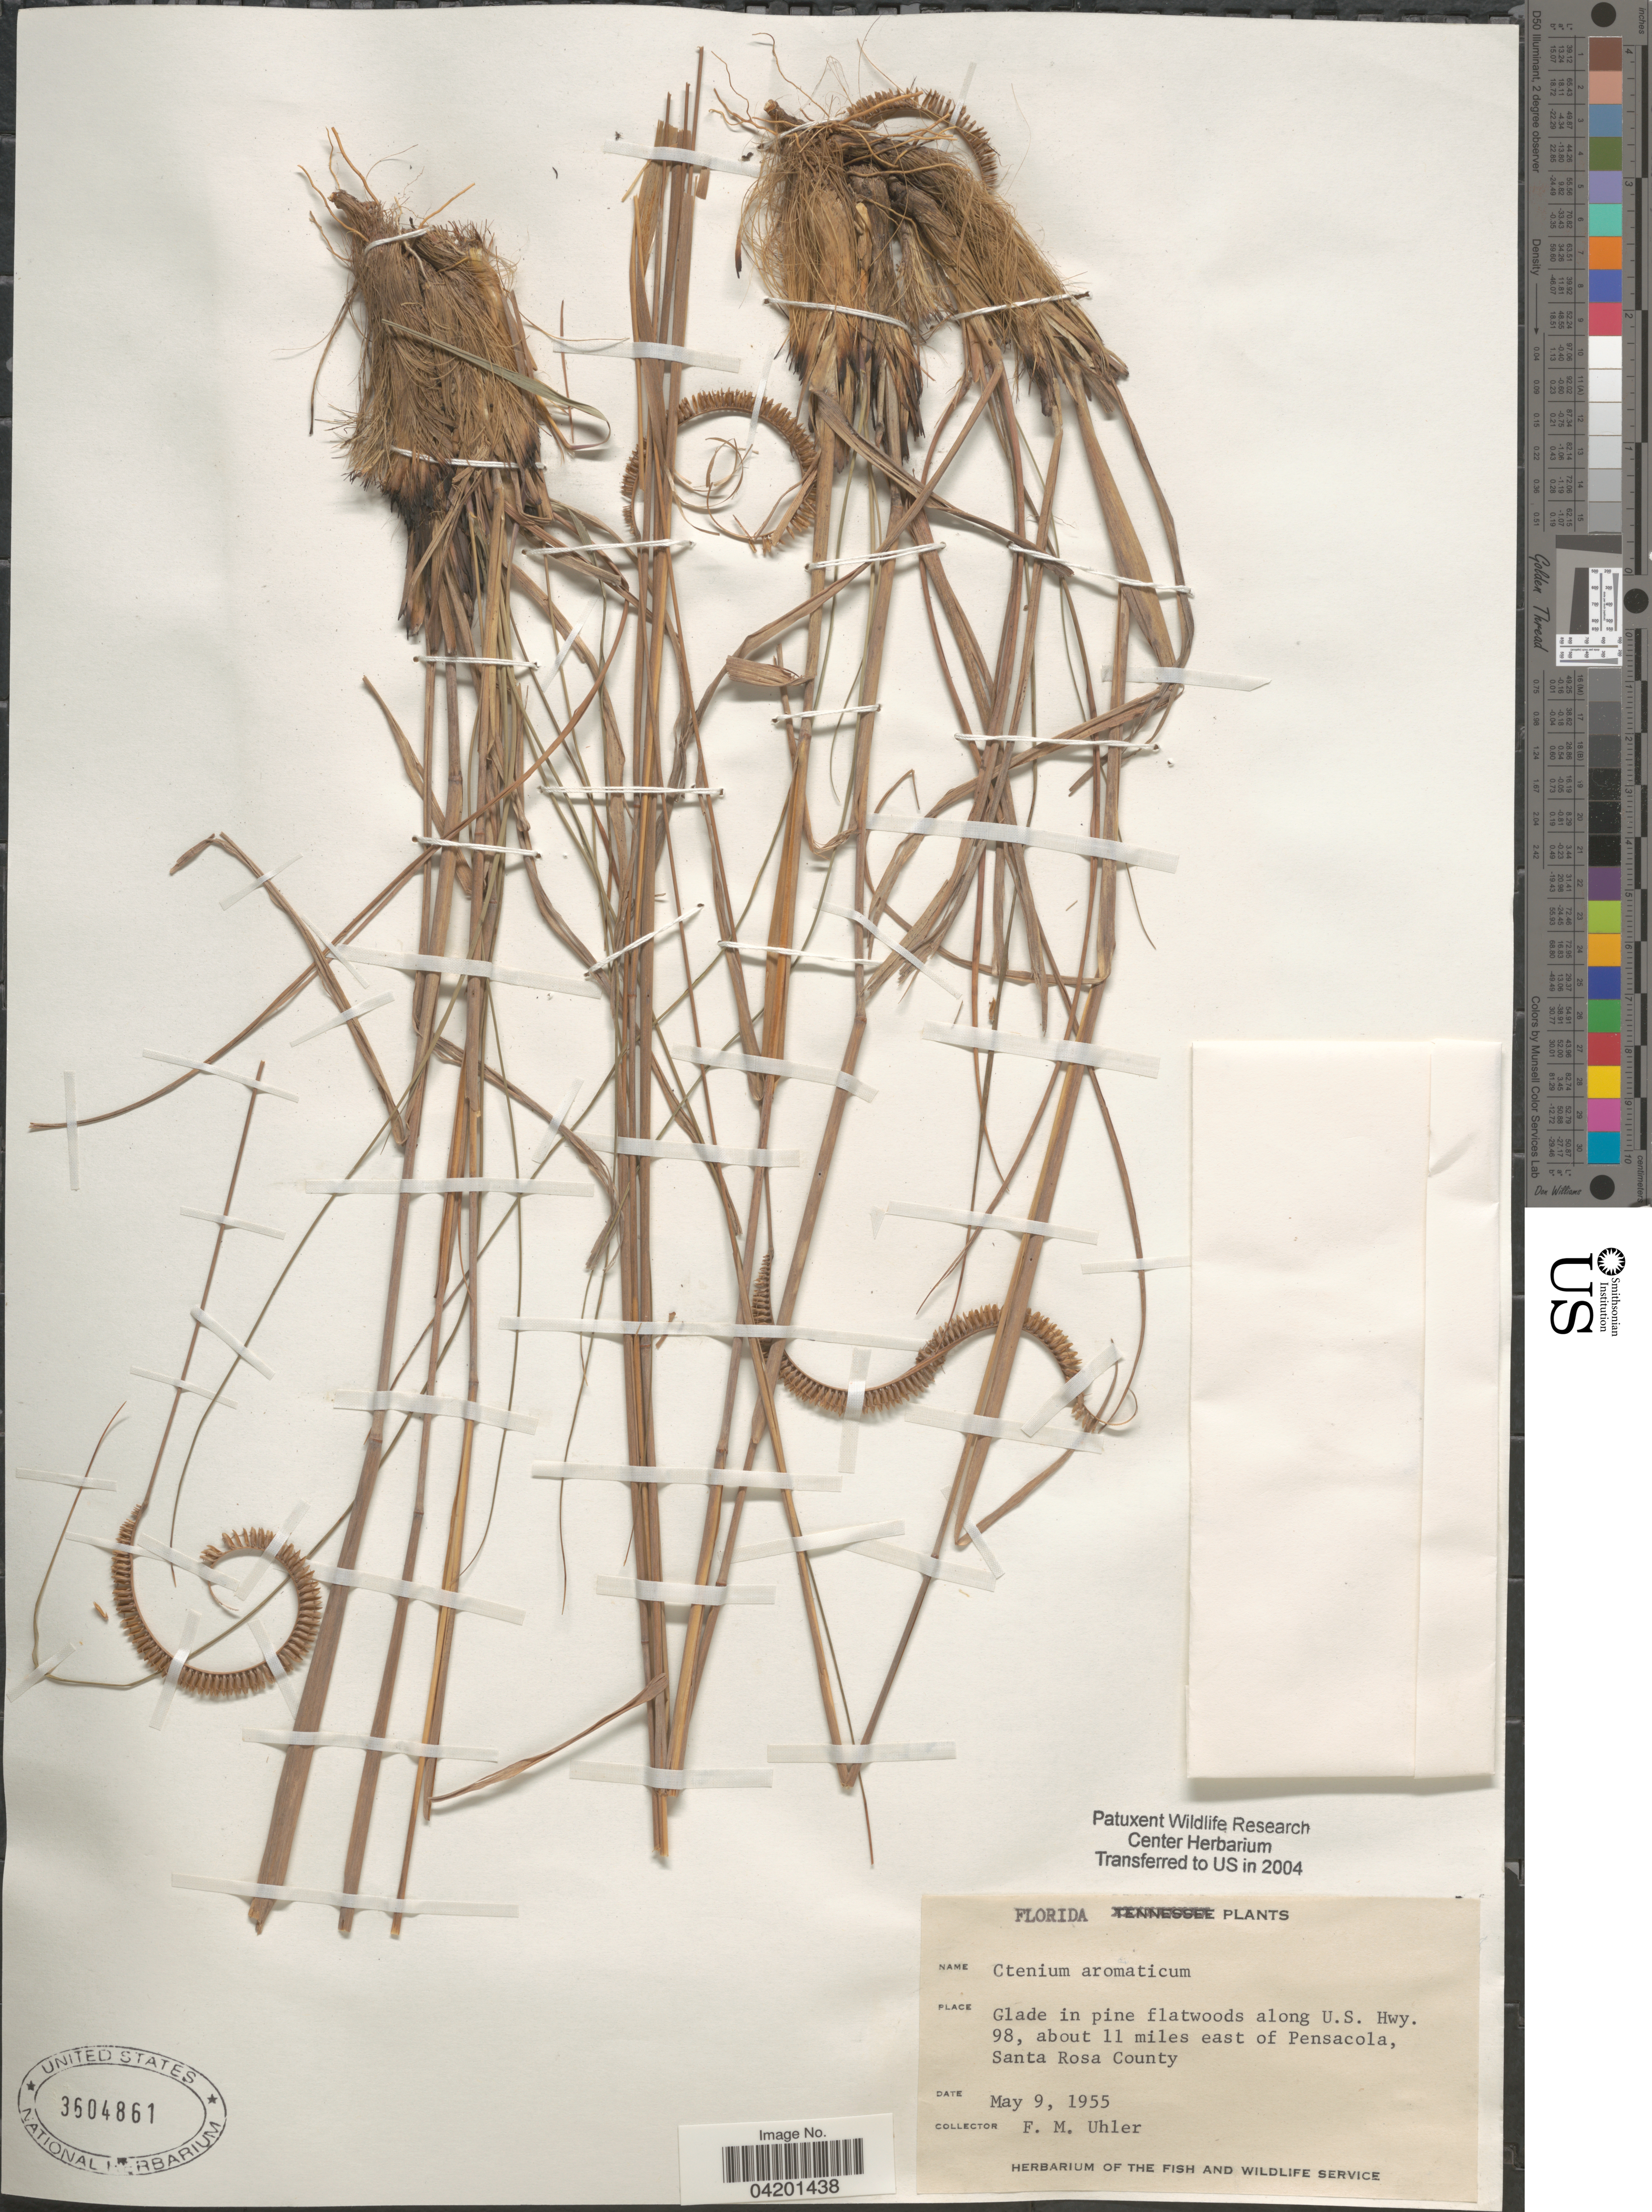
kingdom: Plantae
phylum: Tracheophyta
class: Liliopsida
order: Poales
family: Poaceae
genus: Ctenium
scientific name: Ctenium aromaticum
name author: (Walter) Alph. Wood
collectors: F. M. Uhler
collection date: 1955-05-09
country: United States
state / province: Florida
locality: Glade in pine flatwoods along U.S. Hwy. 98, about 11 miles east of Pensacola, Santa Rosa County.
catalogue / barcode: US 3604861